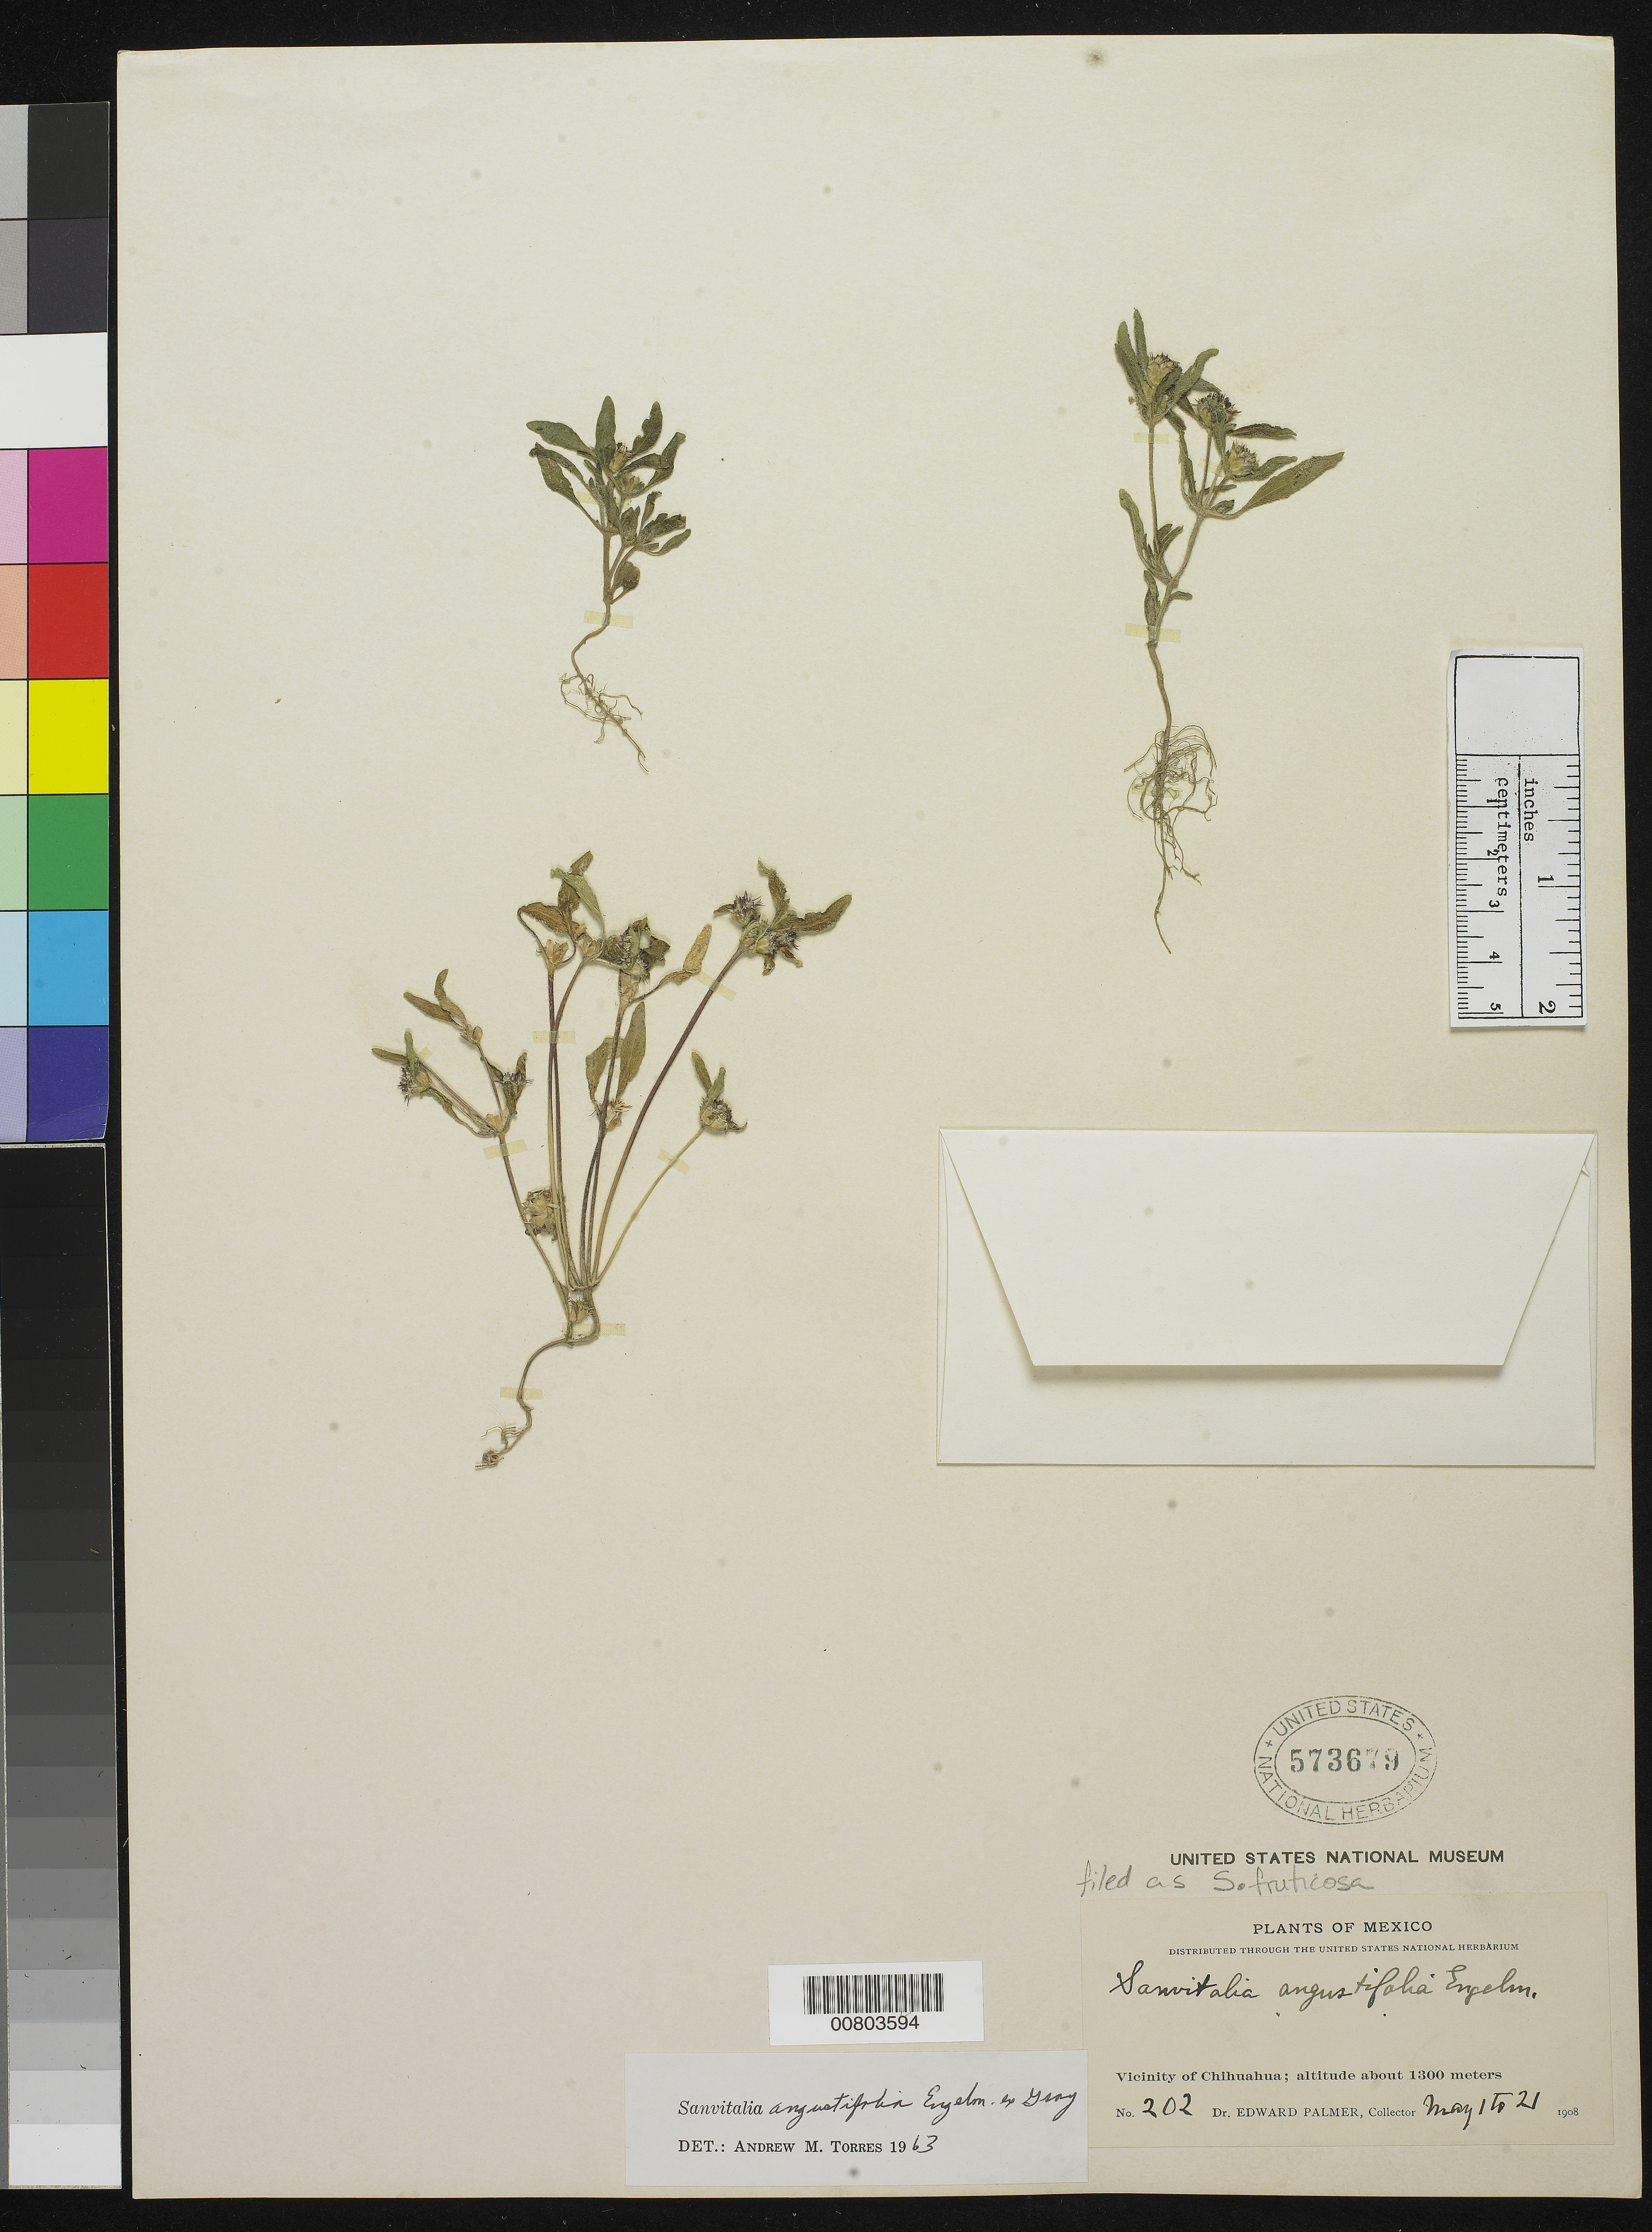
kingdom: Plantae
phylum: Tracheophyta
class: Magnoliopsida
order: Asterales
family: Asteraceae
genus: Sanvitalia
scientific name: Sanvitalia angustifolia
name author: Engelm. ex A. Gray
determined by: Skibicki, Samuel V.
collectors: E. Palmer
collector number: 202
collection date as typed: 01 May 1908 to 21 May 1908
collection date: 1908-05-01/1908-05-21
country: Mexico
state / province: Chihuahua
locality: Vicinity of Chihuahua.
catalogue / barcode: US 573679